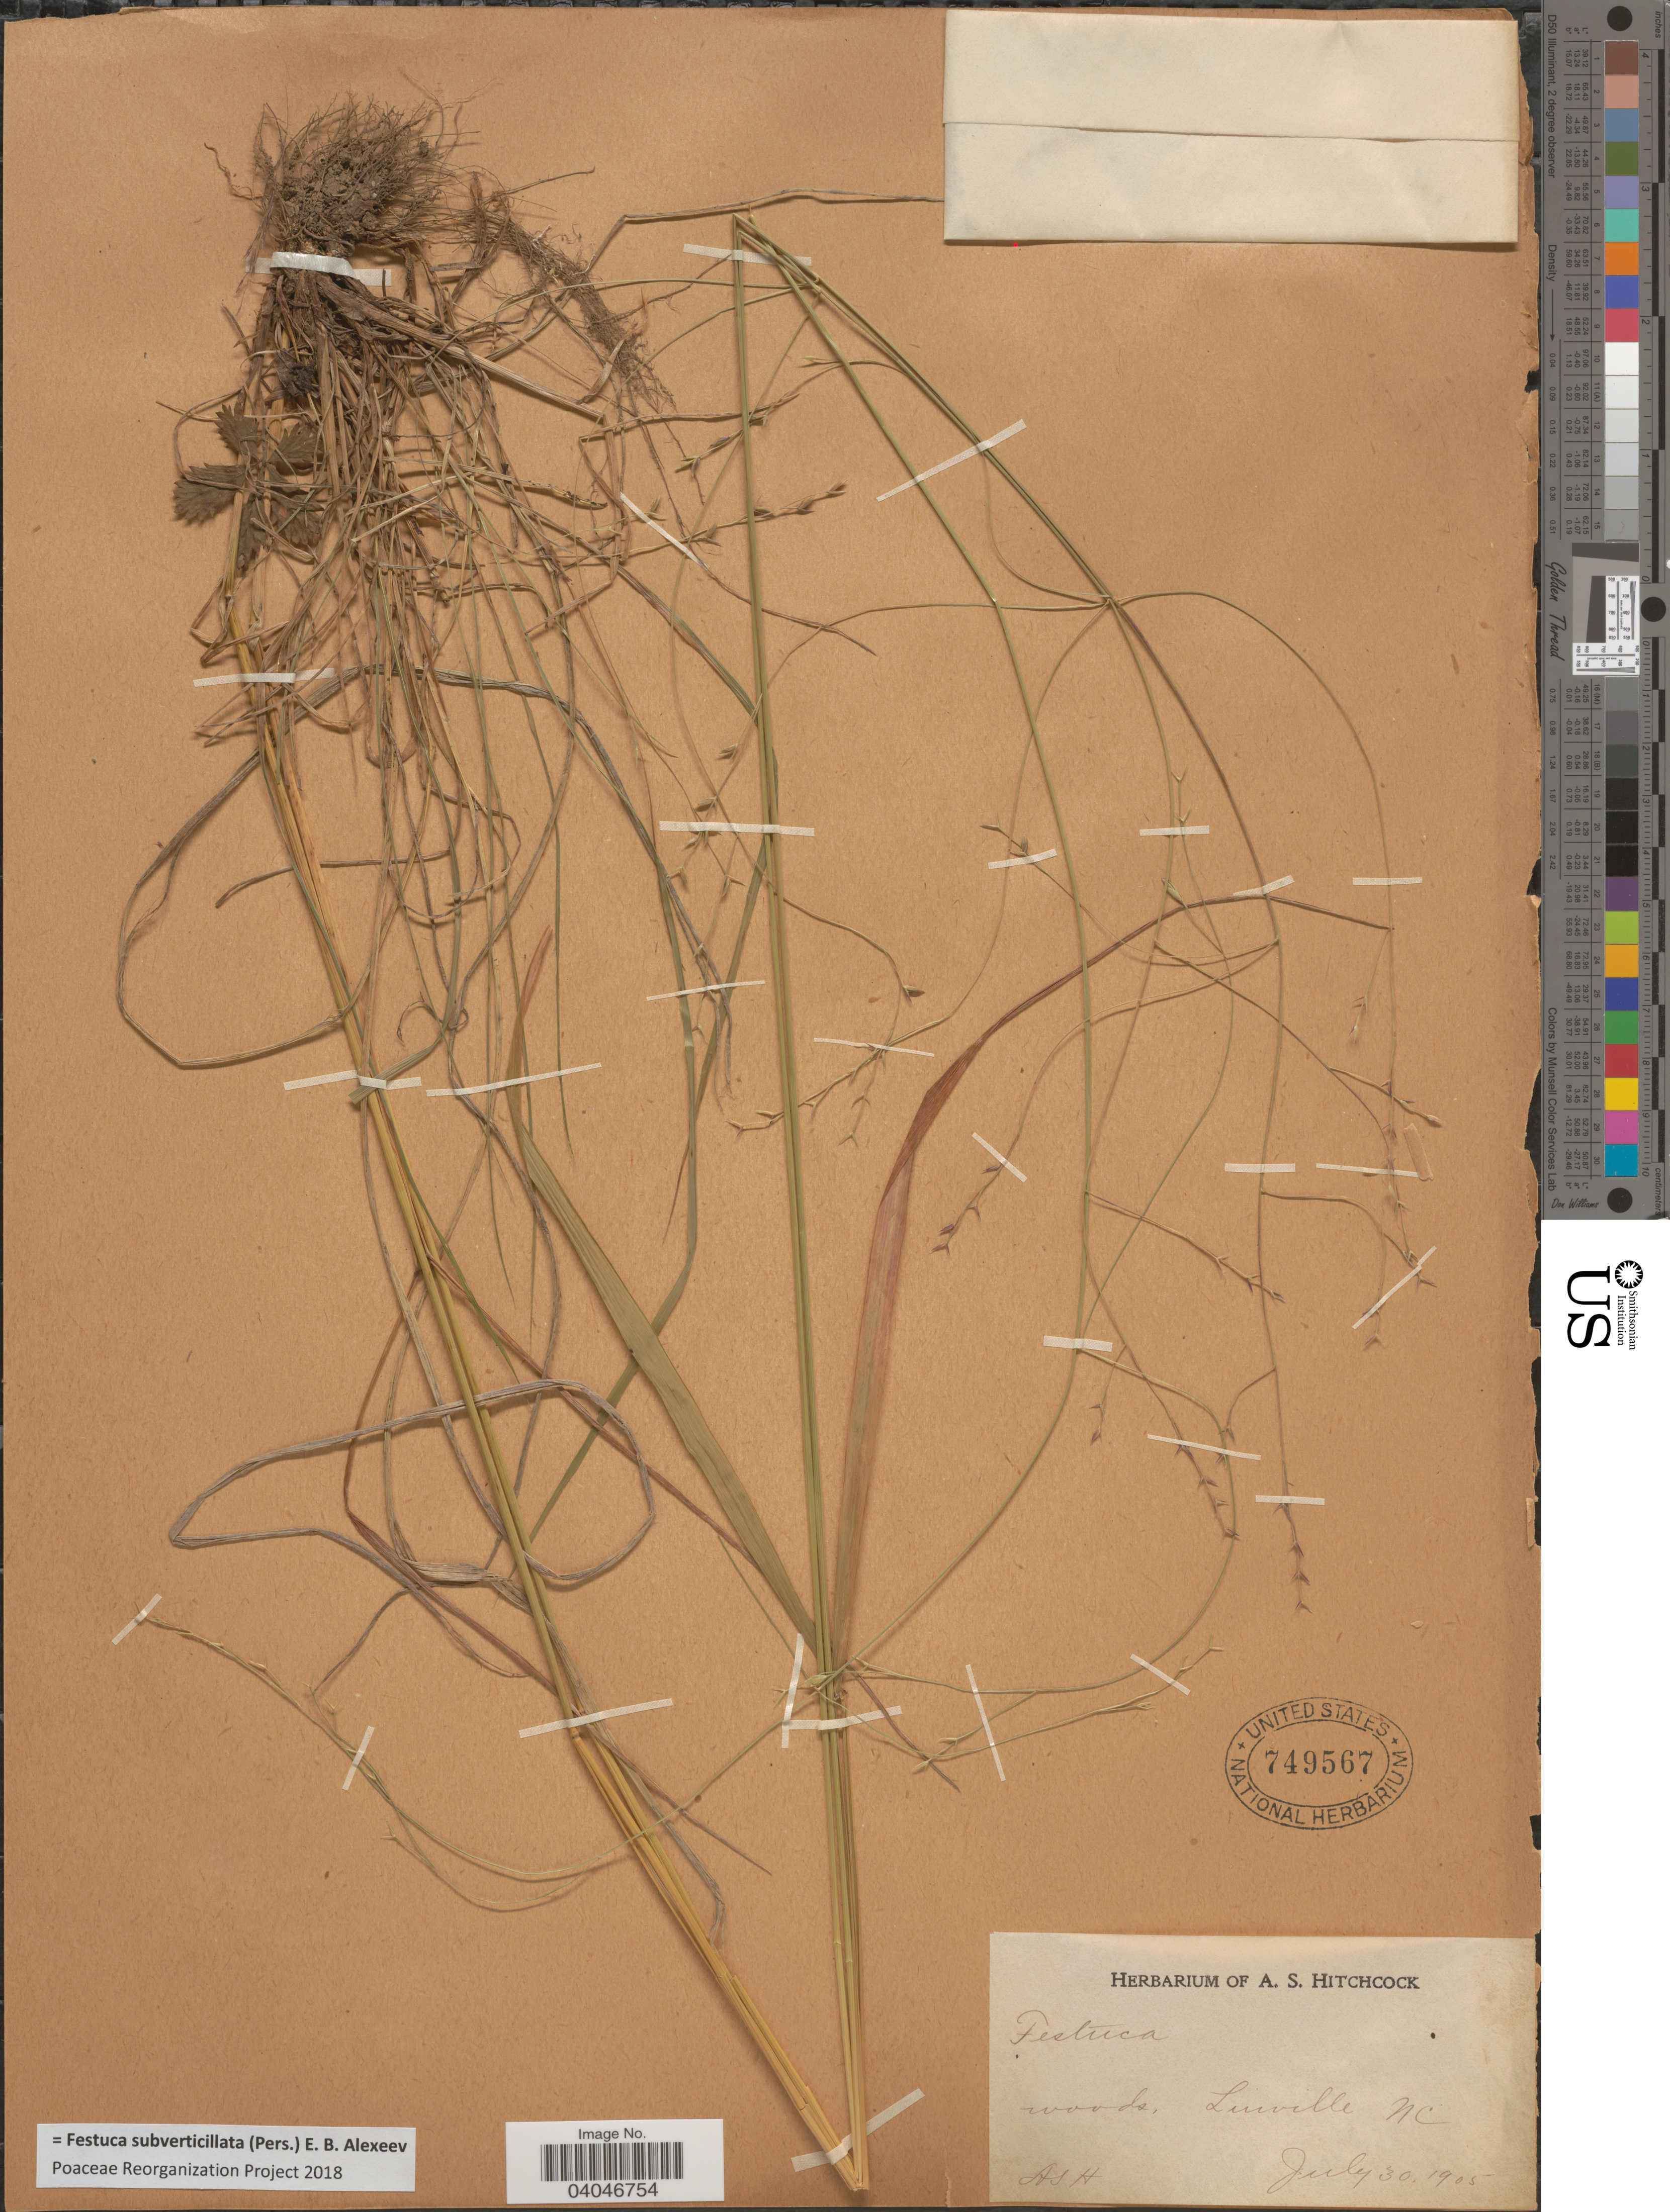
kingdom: Plantae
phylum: Tracheophyta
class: Liliopsida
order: Poales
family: Poaceae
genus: Festuca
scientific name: Festuca subverticillata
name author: (Pers.) E.B. Alexeev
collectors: A. S. Hitchcock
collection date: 1905-07-30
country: United States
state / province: North Carolina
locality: Woods, Linville.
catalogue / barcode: US 749567